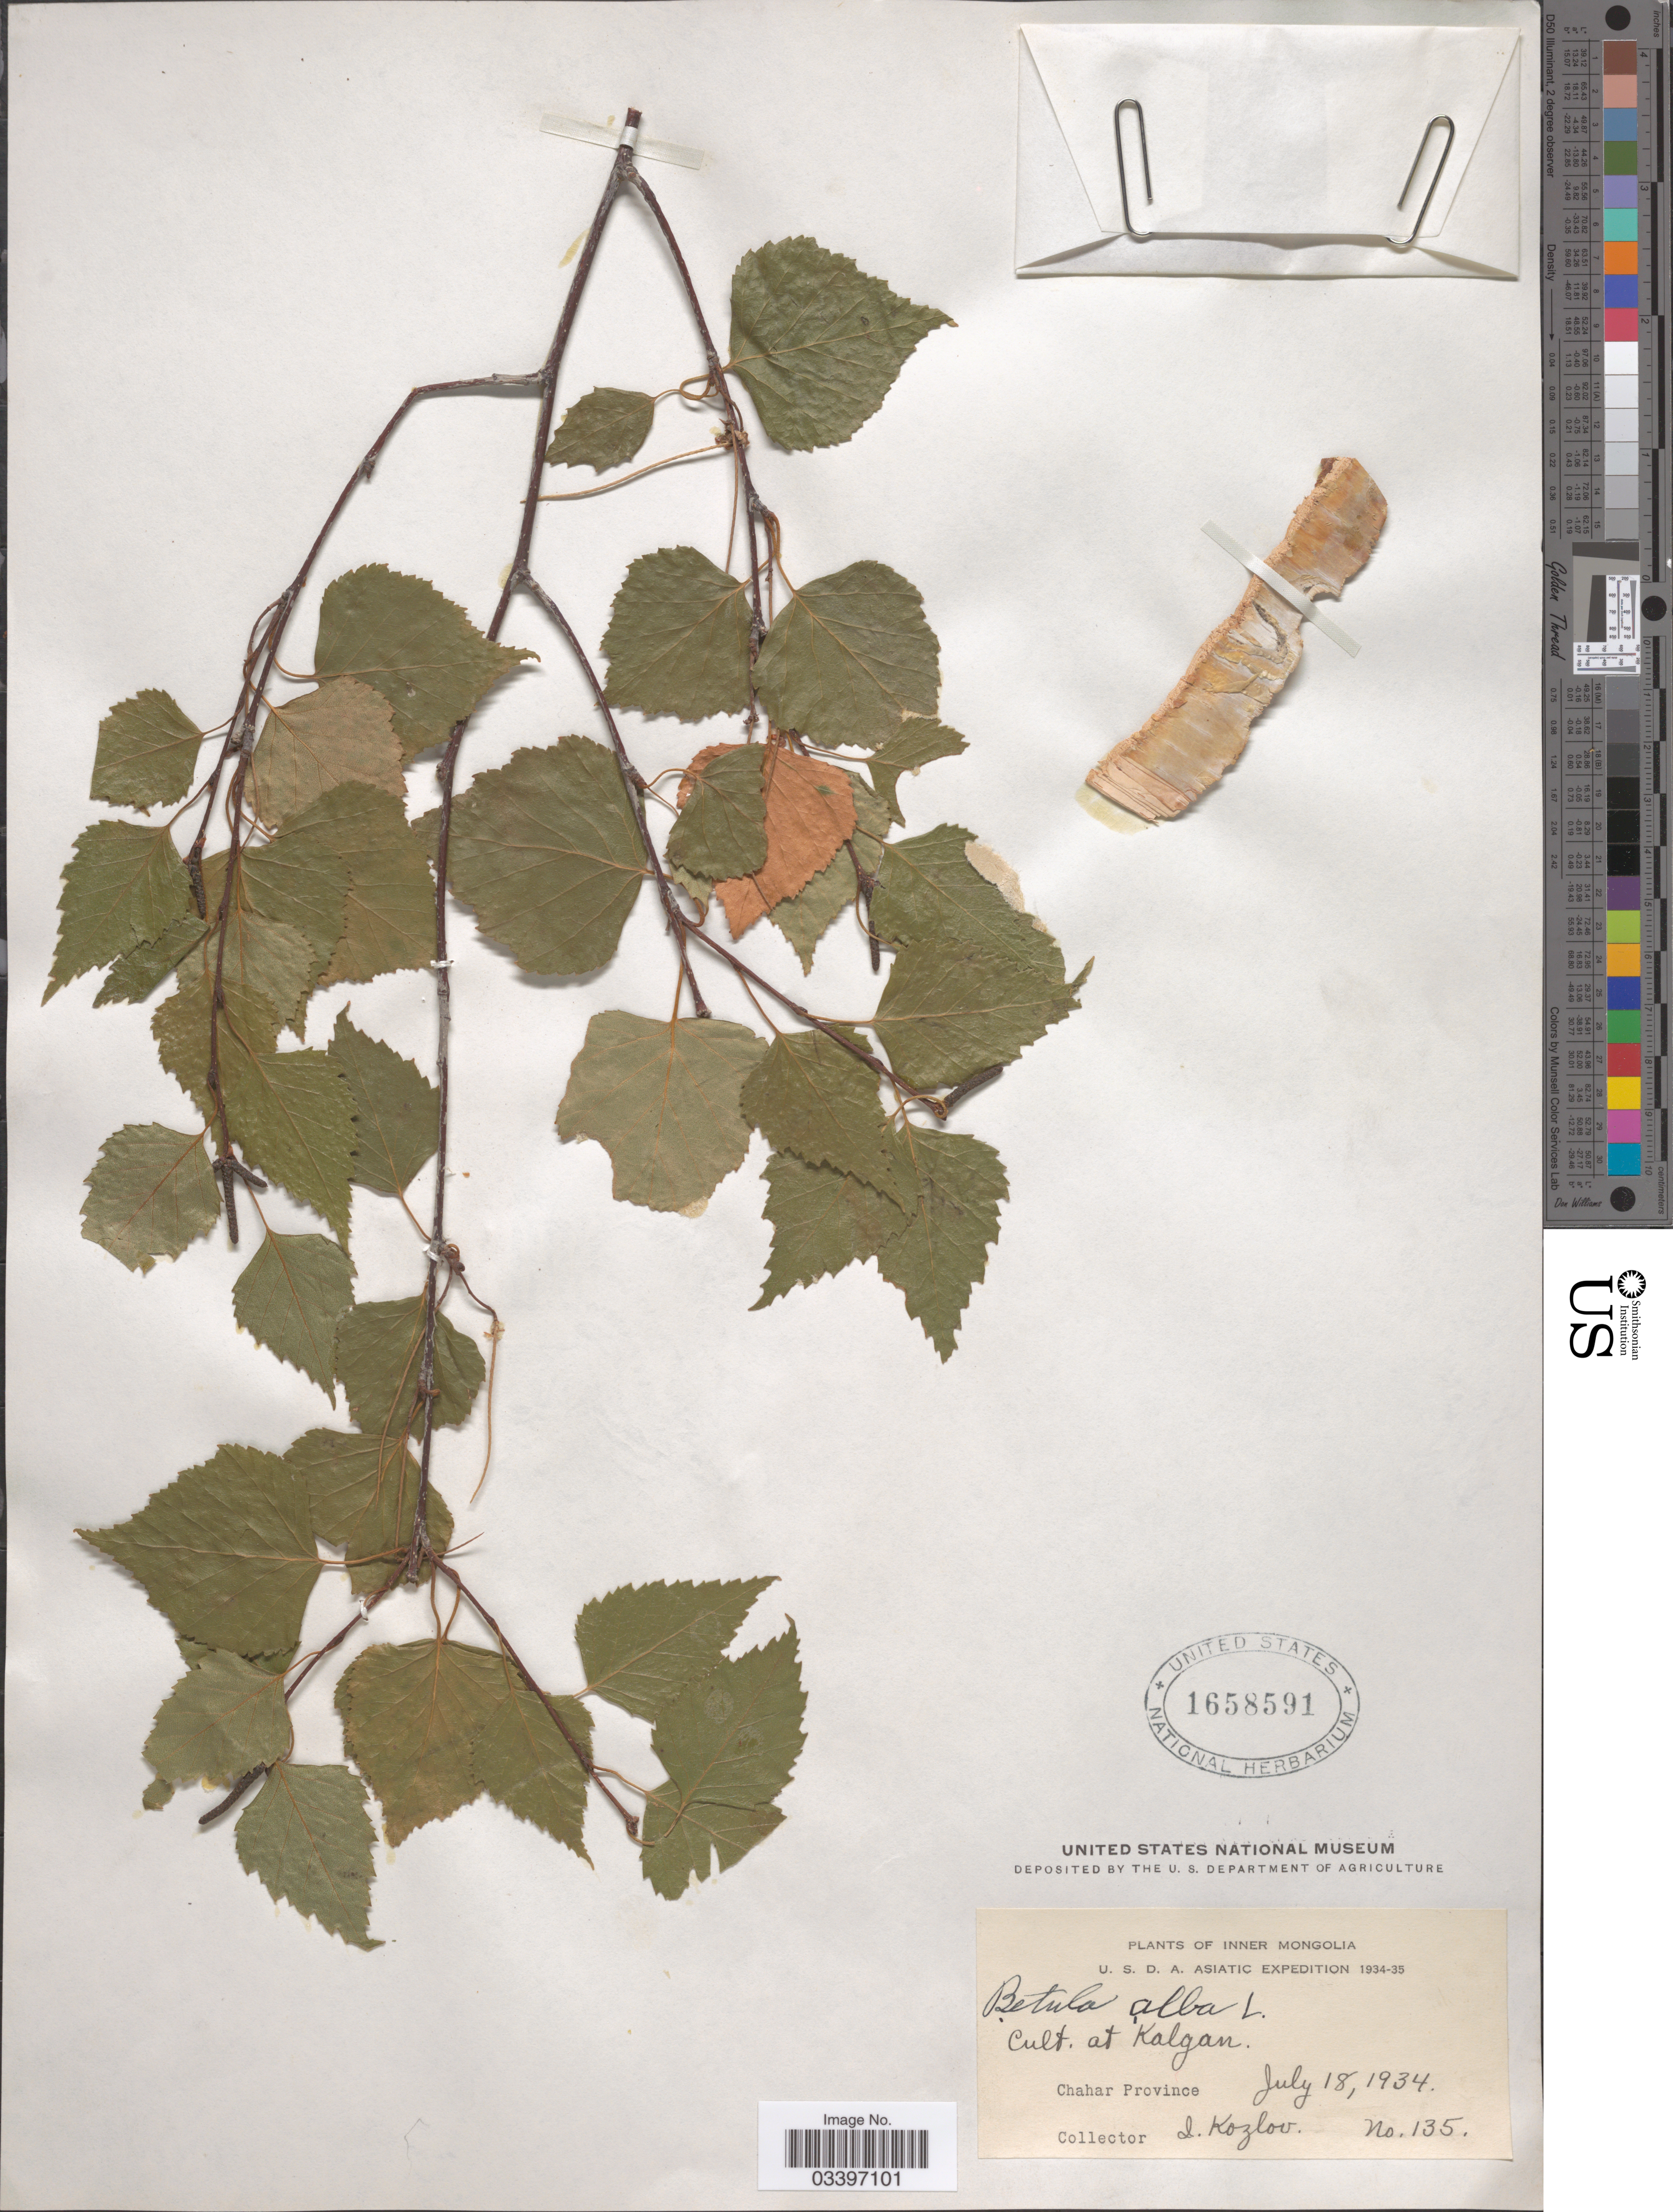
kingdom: Plantae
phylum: Tracheophyta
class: Magnoliopsida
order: Fagales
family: Betulaceae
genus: Betula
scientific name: Betula alba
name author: L.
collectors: I. Kozlov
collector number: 135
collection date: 1934-07-18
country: China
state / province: Nei Monggol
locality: Inner Mongolia. Cult. at Kalgan. Chahar Province.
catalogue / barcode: US 1658591